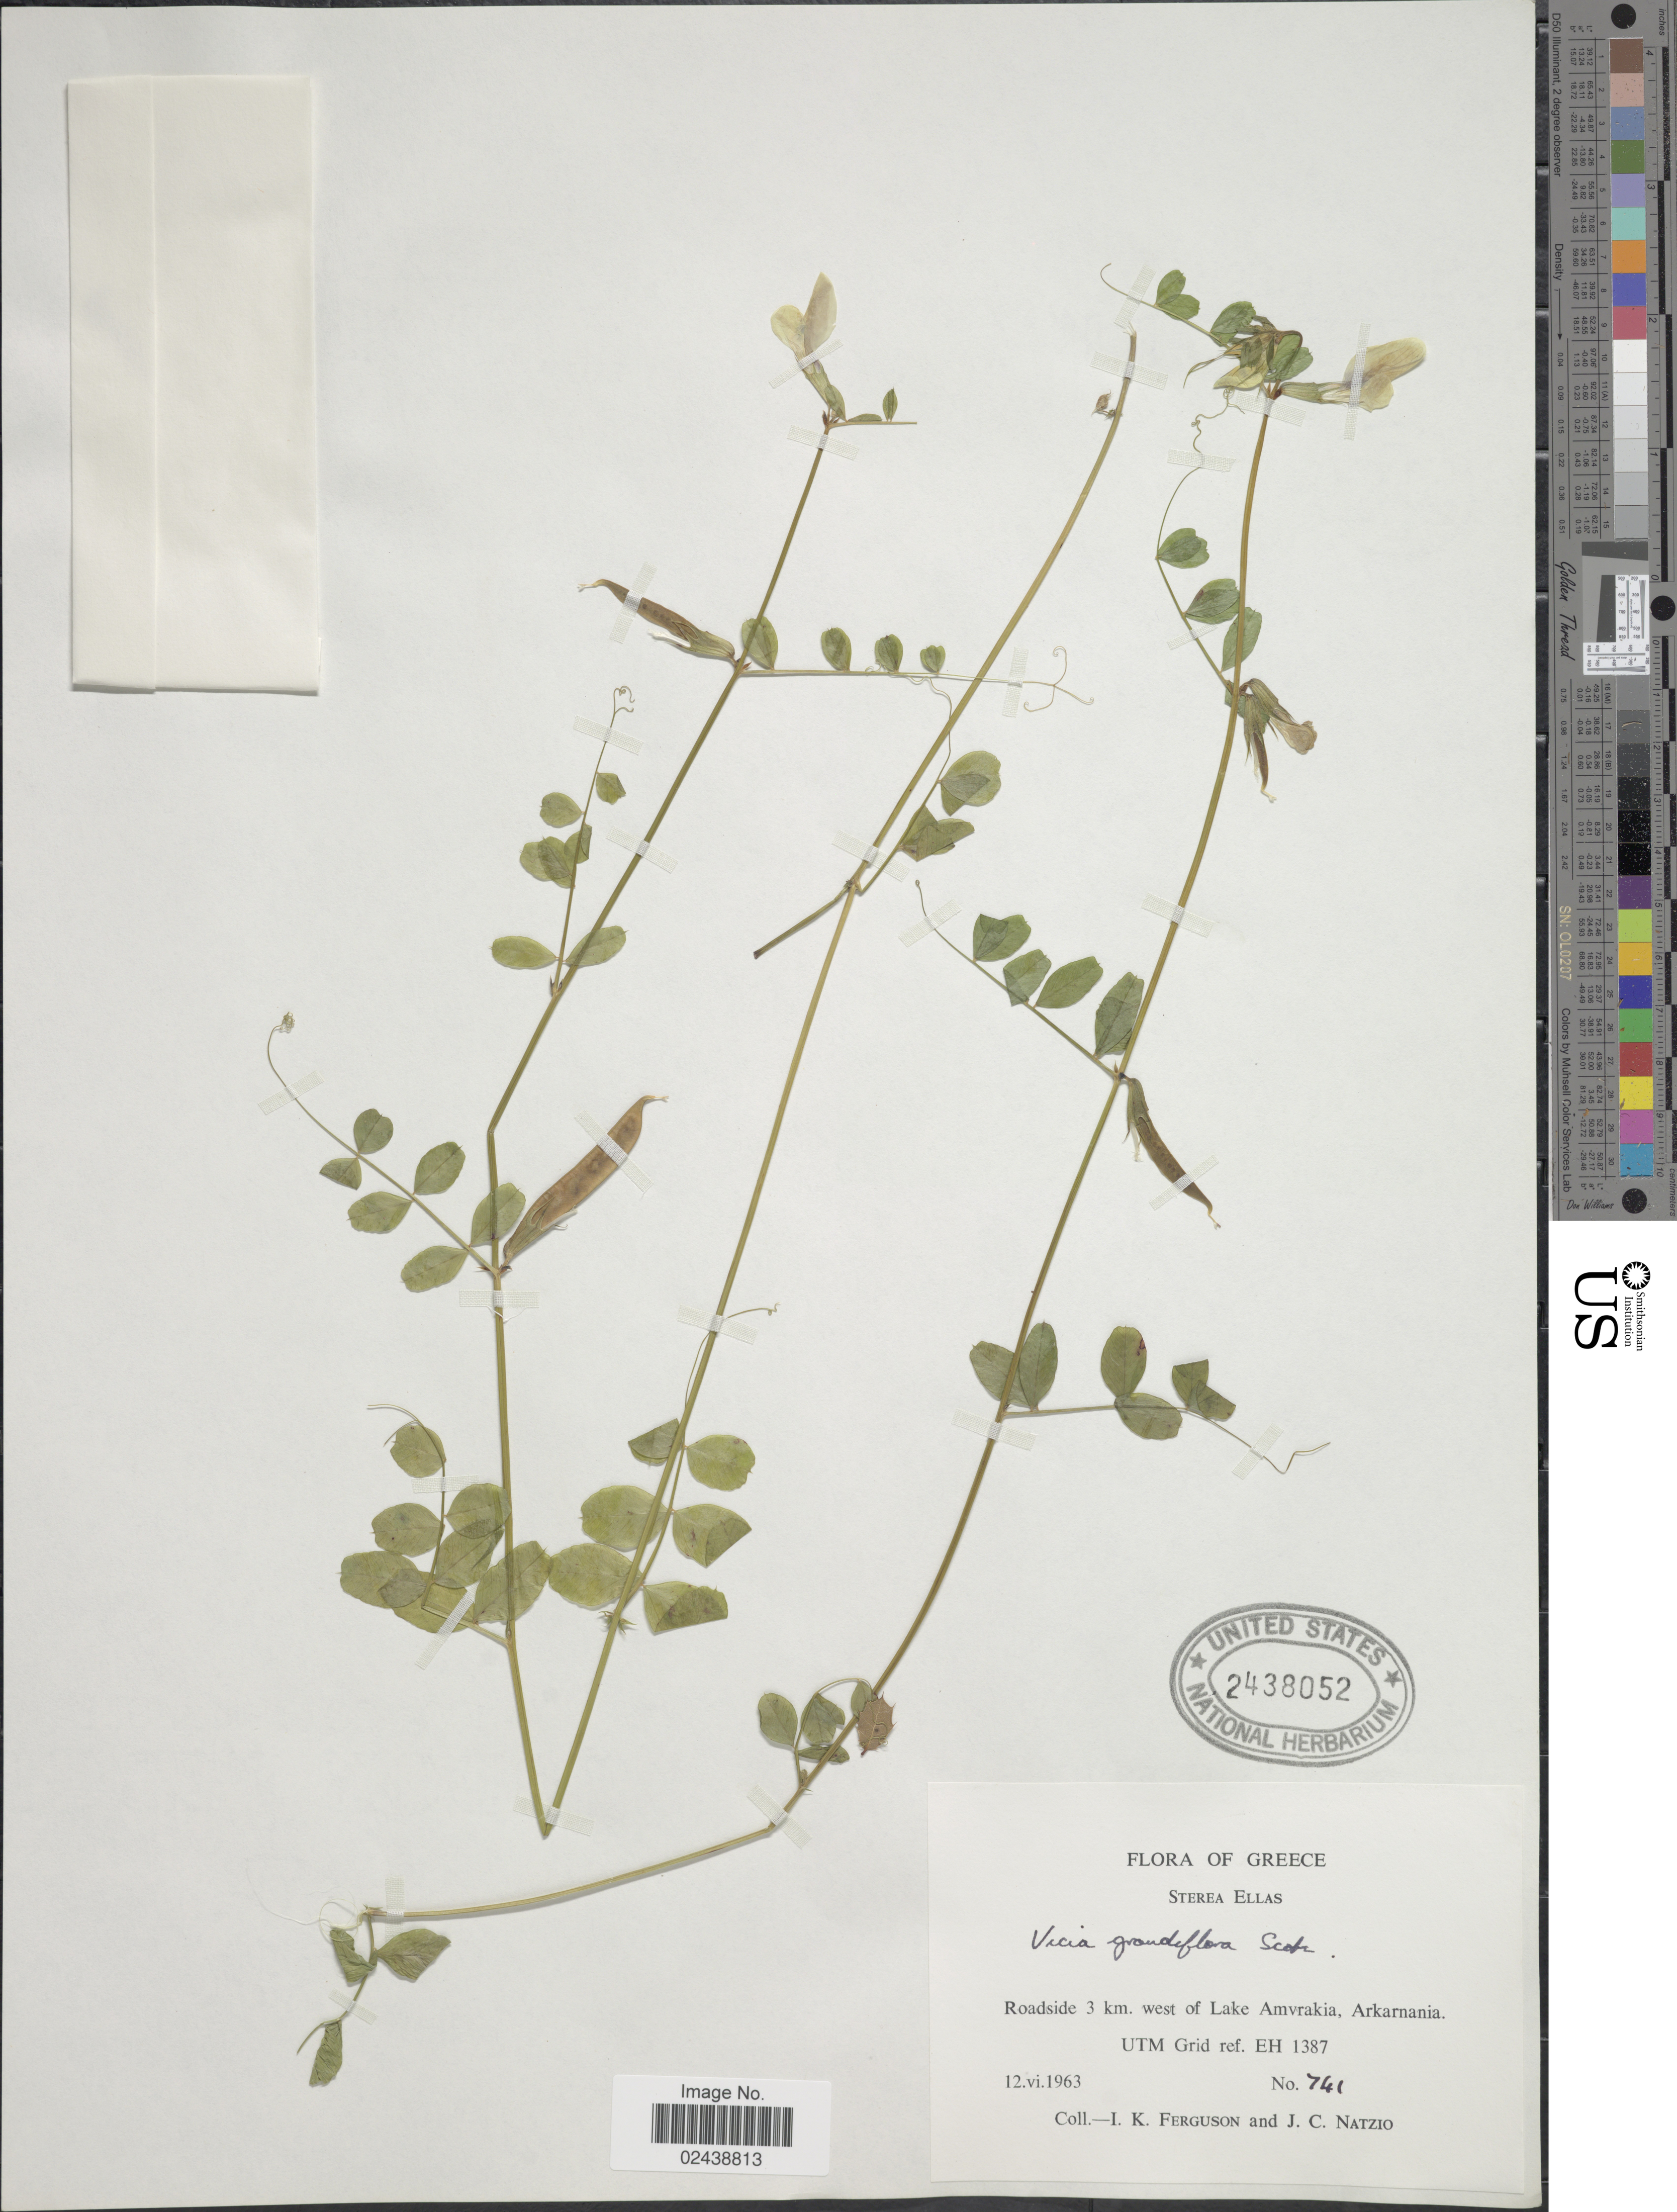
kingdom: Plantae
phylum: Tracheophyta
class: Magnoliopsida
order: Fabales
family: Fabaceae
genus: Vicia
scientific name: Vicia grandiflora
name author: Scop.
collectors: I. K. Ferguson & J. Natzio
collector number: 741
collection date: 1963-06-12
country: Greece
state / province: Central Greece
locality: Sterea Ellas. Roadside 3 km. west Lake Amvrakia, Arkarnania. UTM Grid ref. EH 1387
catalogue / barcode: US 2438052